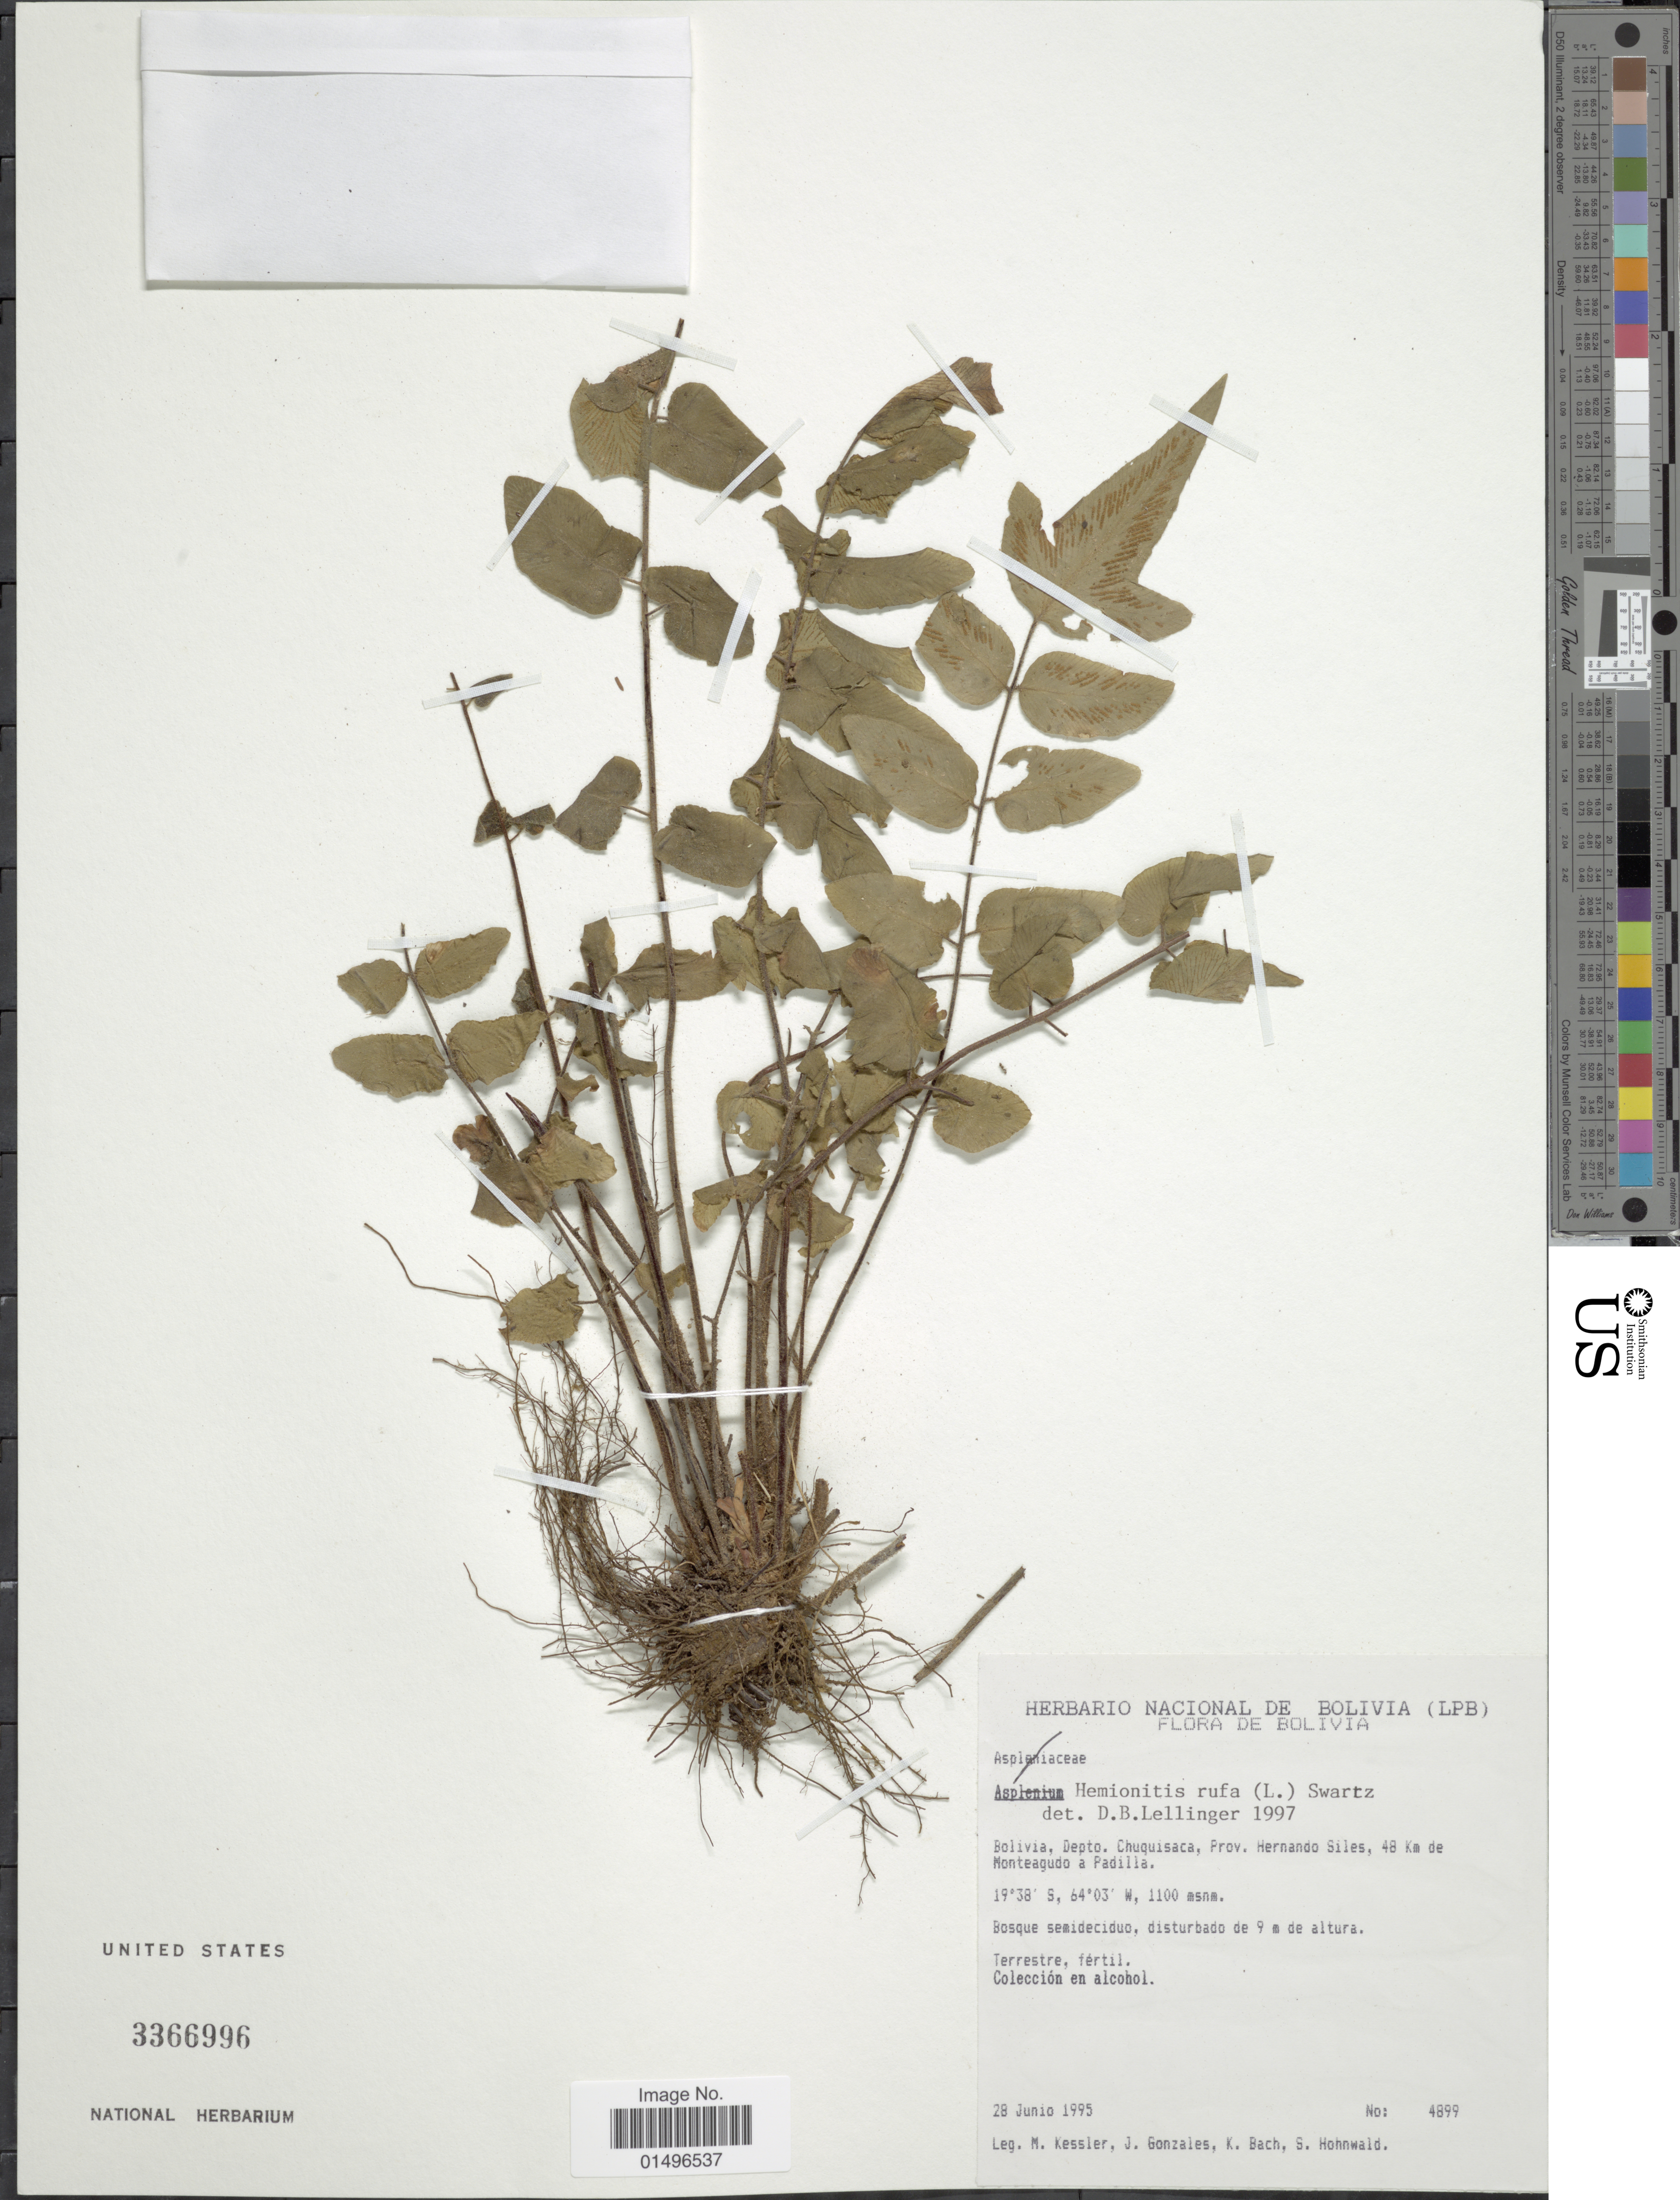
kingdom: Plantae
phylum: Tracheophyta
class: Polypodiopsida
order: Polypodiales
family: Pteridaceae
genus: Hemionitis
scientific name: Hemionitis rufa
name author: (L.) Sw.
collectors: M. Kessler, J. Gonzales, K. Bach & S. Hohnwald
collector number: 4899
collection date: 1995-06-28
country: Bolivia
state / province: Chuquisaca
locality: Bolivia, Depto. Chuquisaca, Prov. Hernando Siles, 48 KM de Monteagudo a Padilla.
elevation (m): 1100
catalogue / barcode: US 3366996